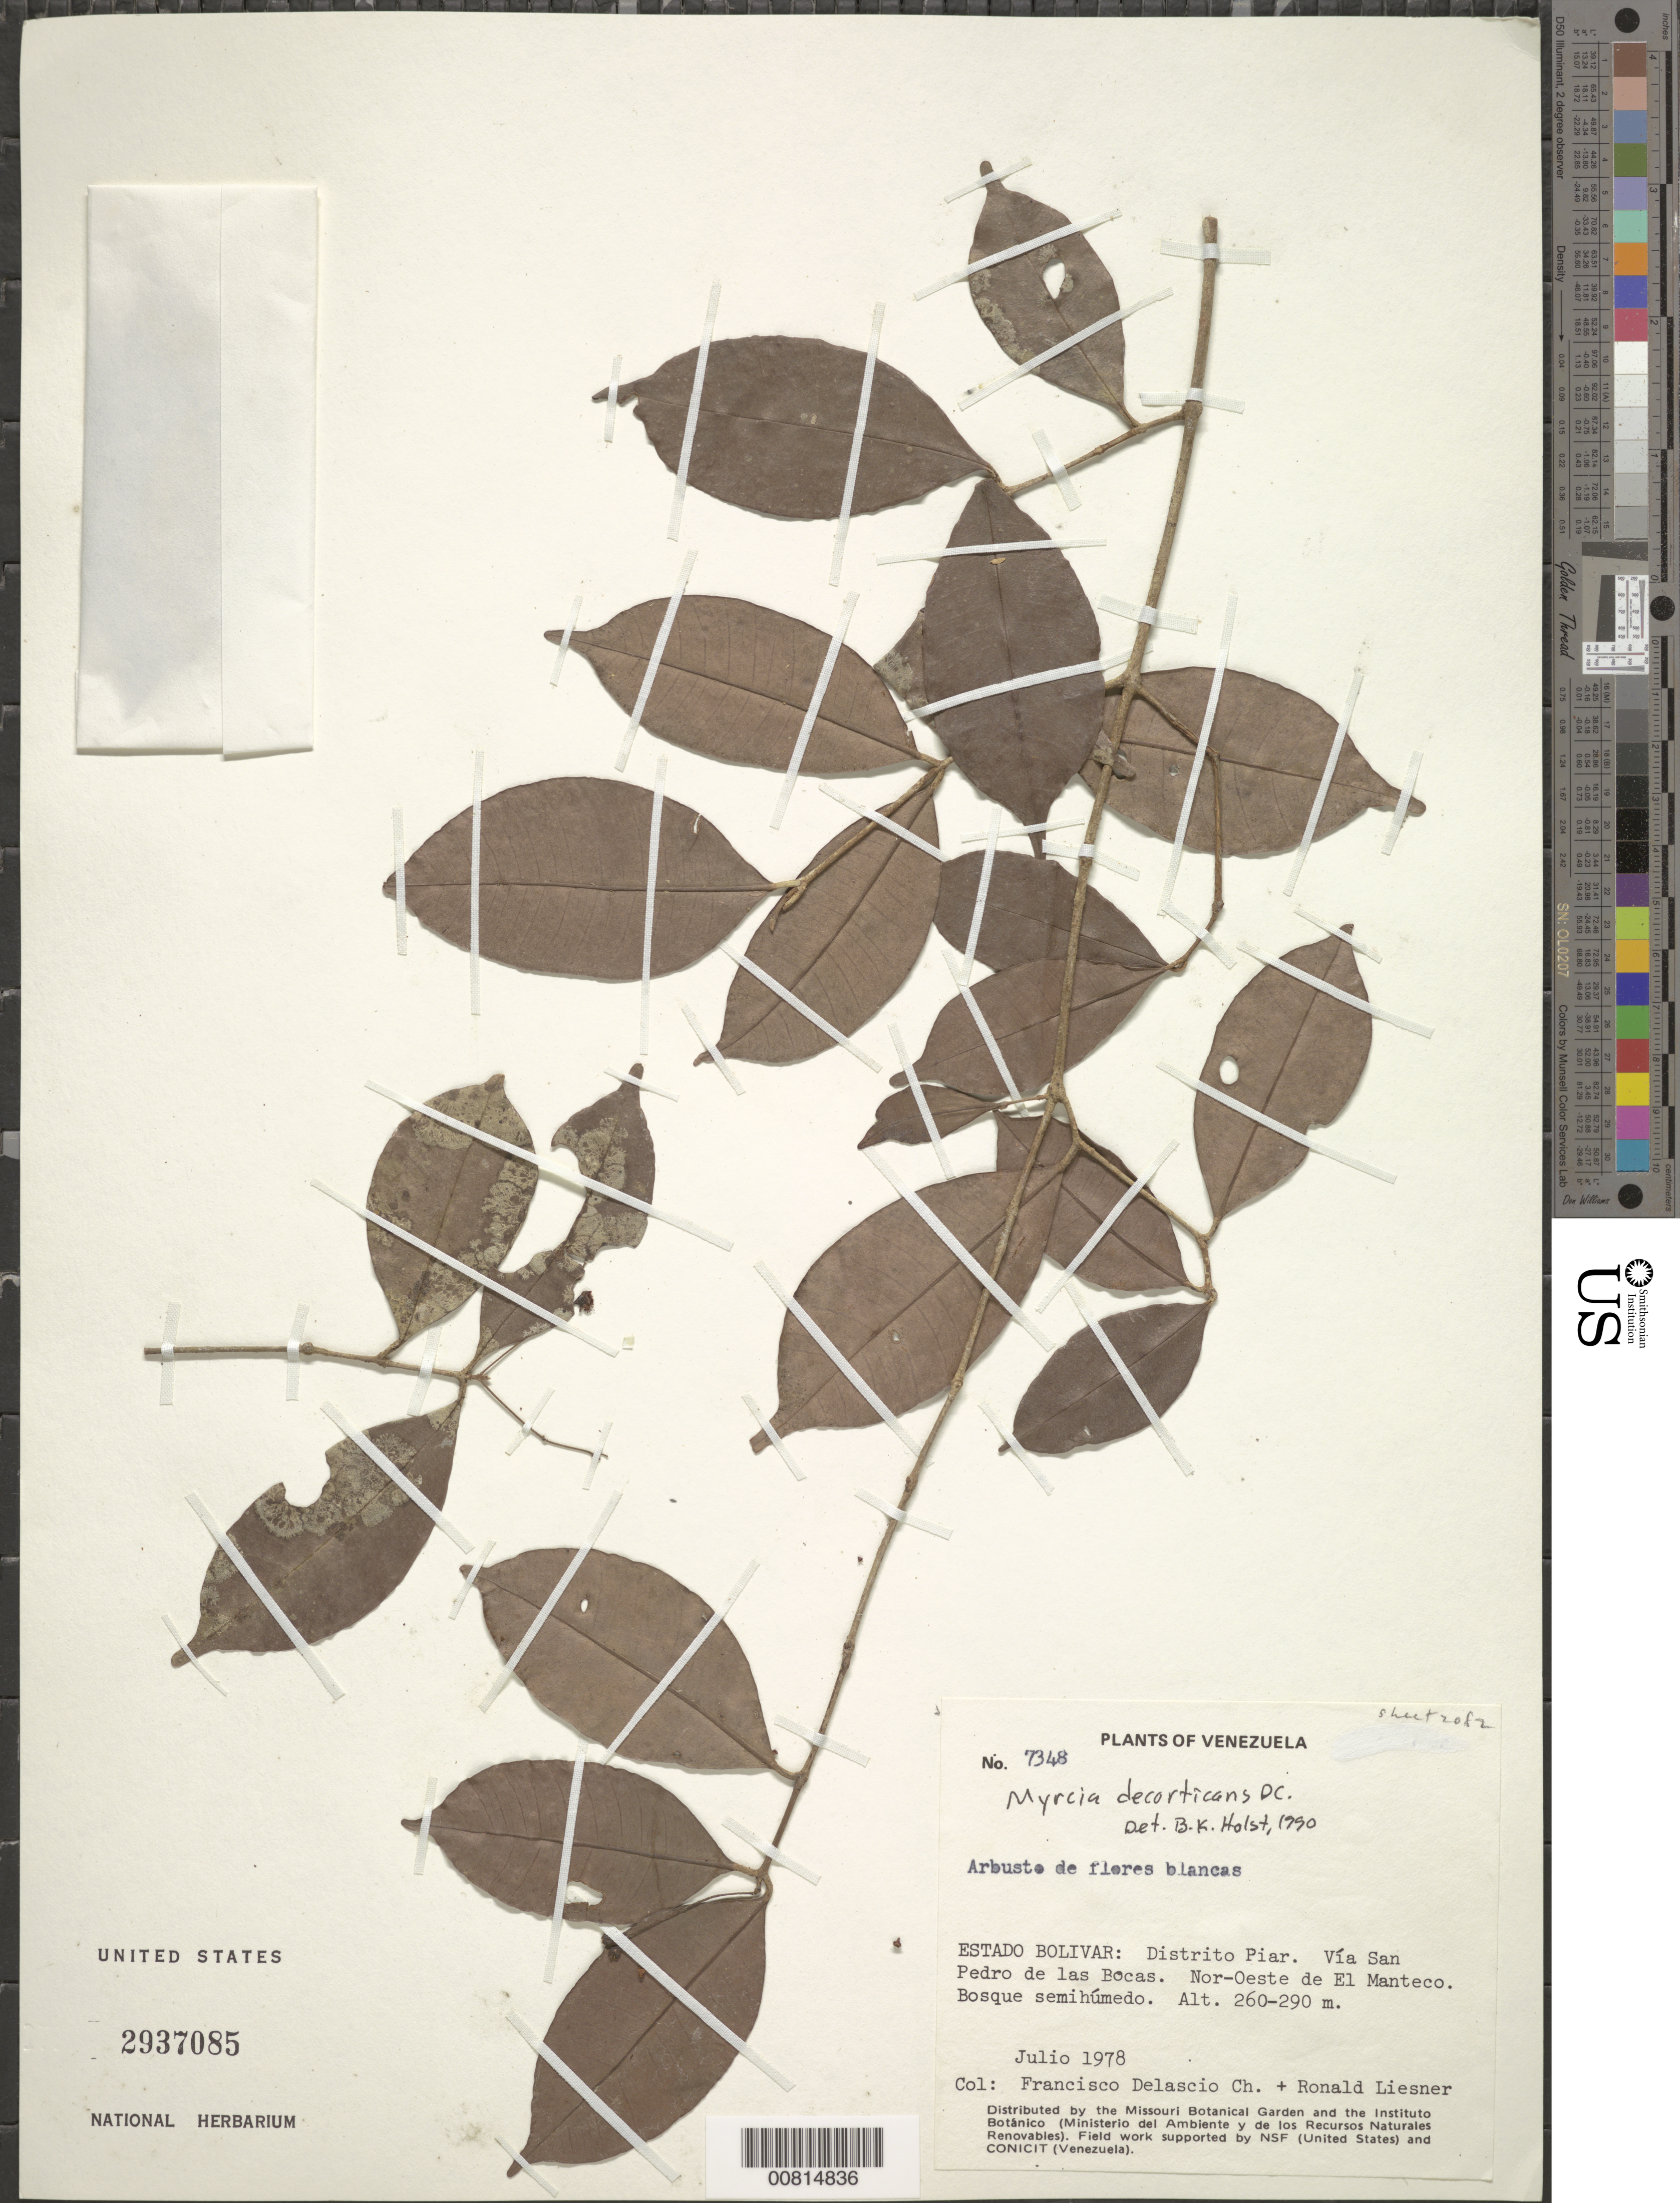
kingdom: Plantae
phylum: Tracheophyta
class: Magnoliopsida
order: Myrtales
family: Myrtaceae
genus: Myrcia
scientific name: Myrcia decorticans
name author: DC.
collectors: F. Delascio C. & R. L. Liesner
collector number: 7348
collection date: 1978-07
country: Venezuela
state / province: Bolivar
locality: Distrito Piar. Vía San Pedro de las Bocas. Nor-Oeste de El Manteco.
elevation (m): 260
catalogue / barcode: US 2937085